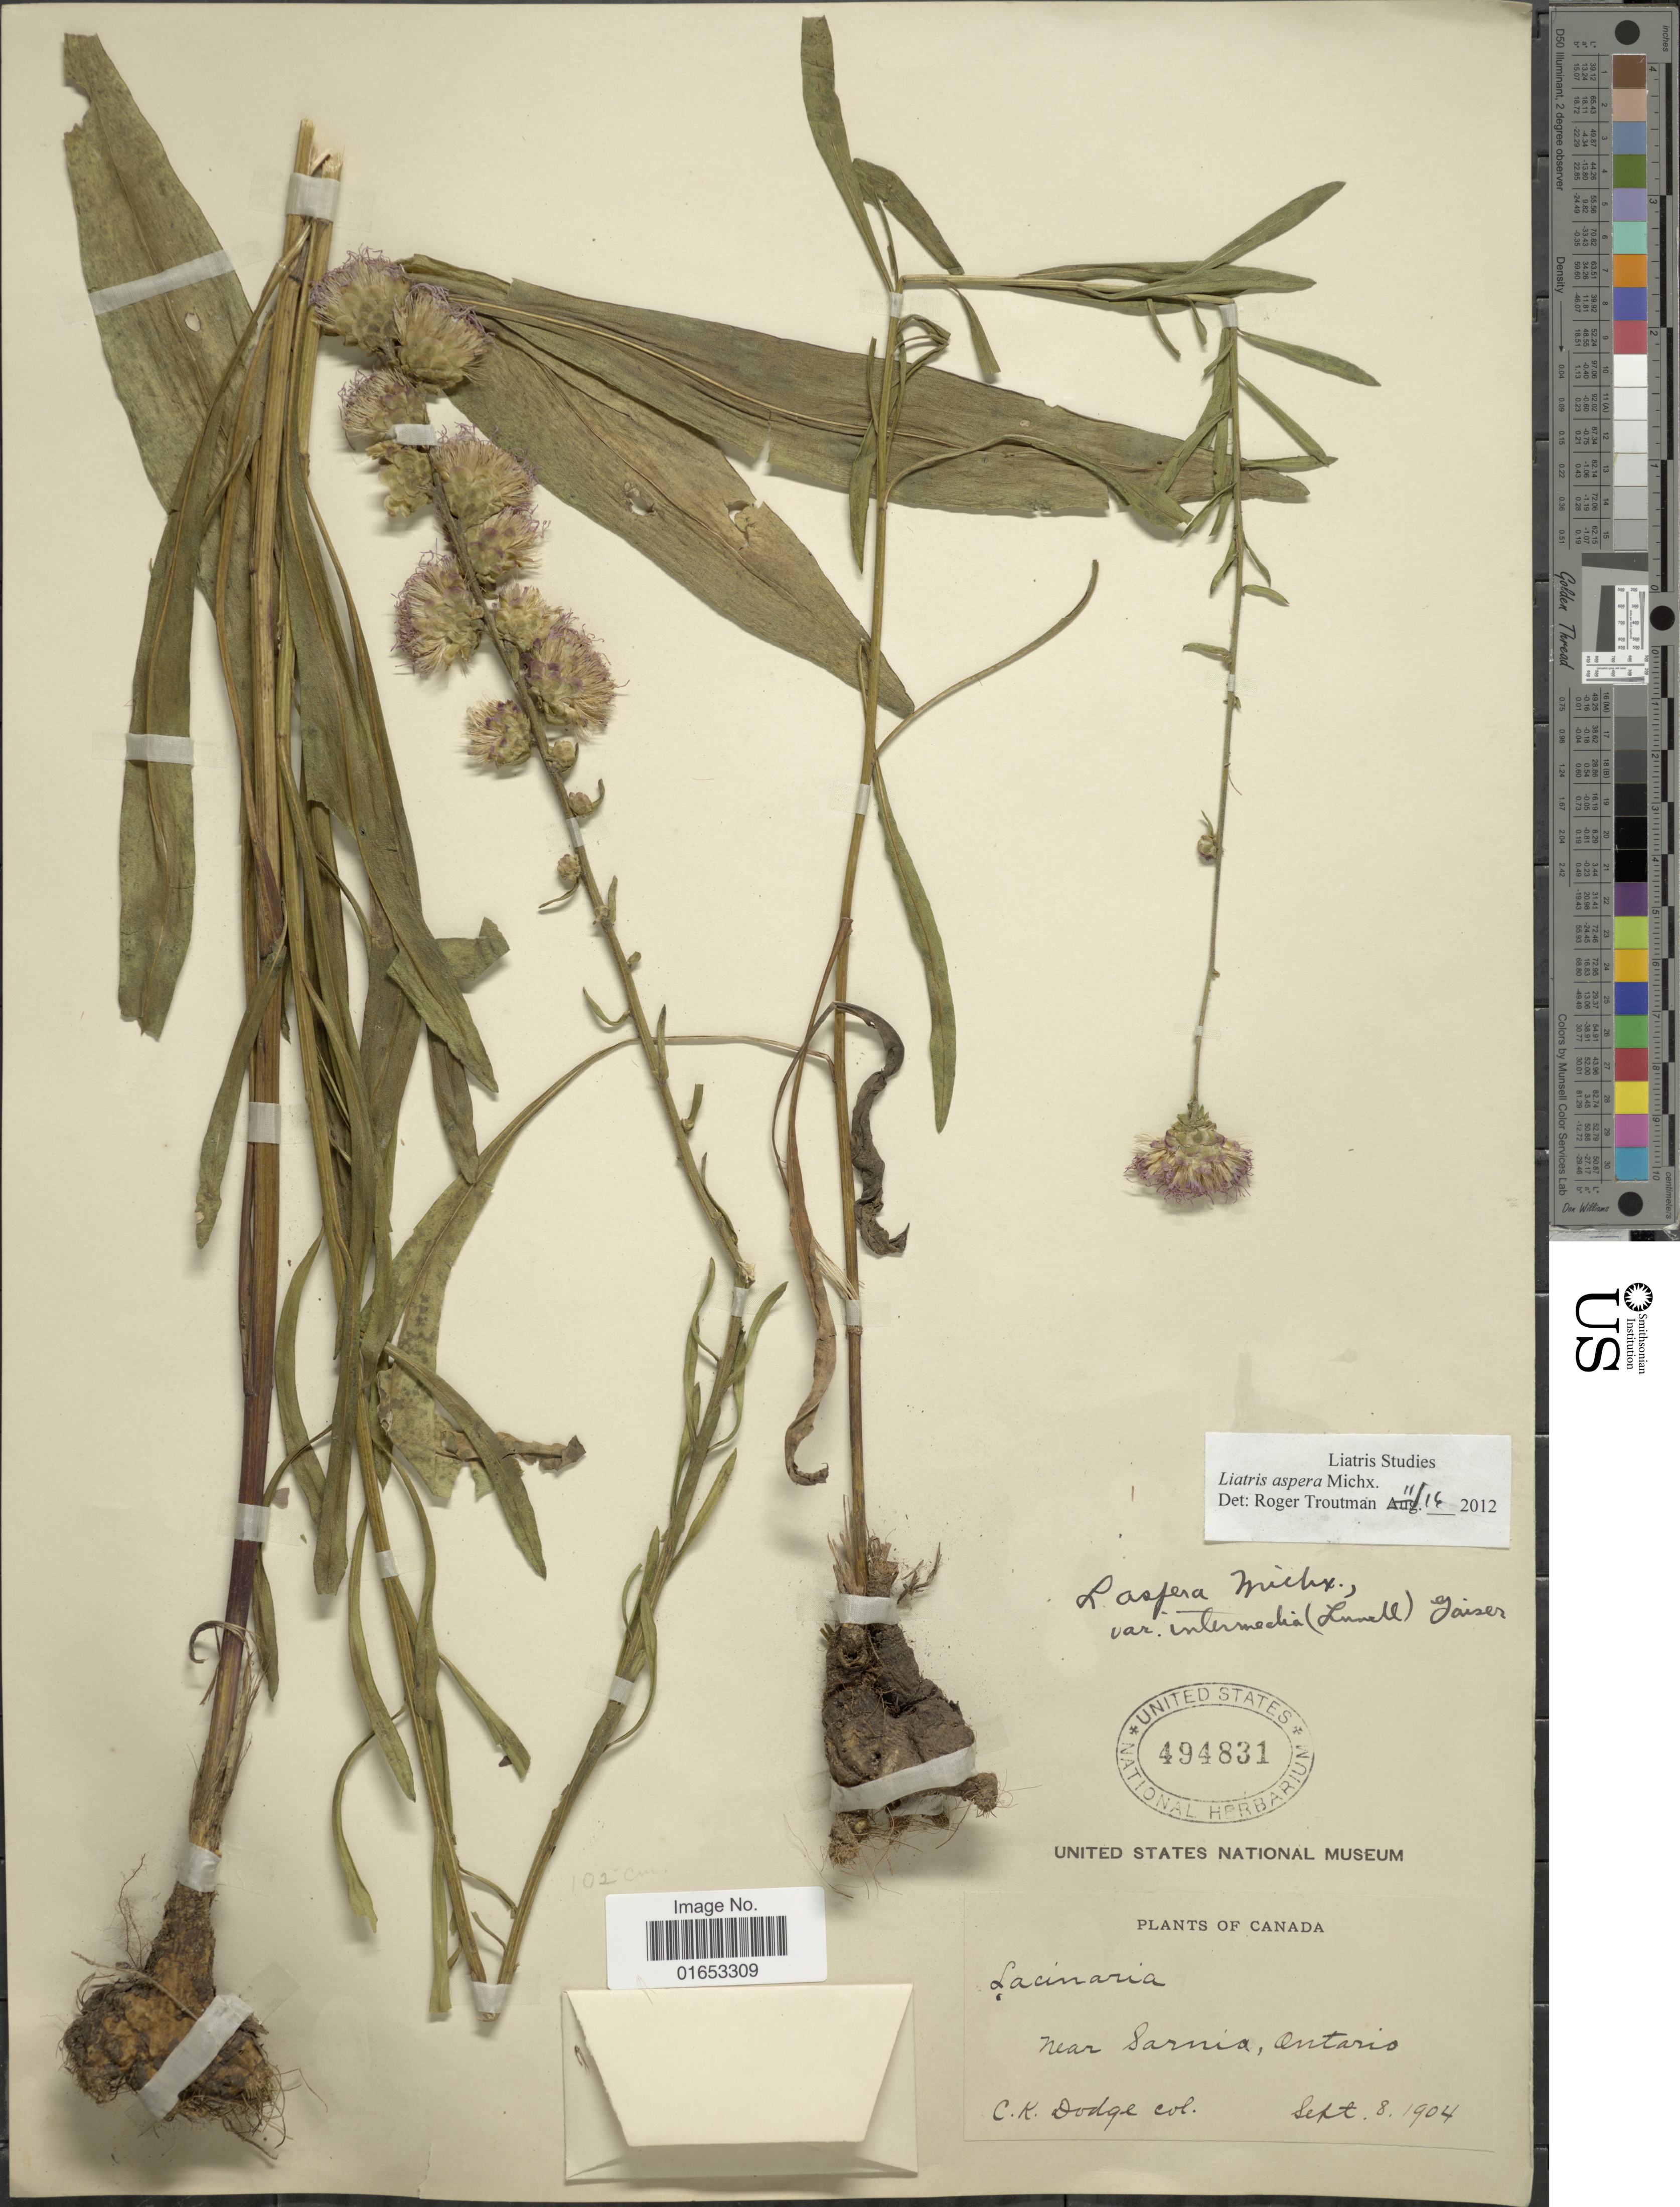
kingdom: Plantae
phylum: Tracheophyta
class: Magnoliopsida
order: Asterales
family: Asteraceae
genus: Liatris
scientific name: Liatris aspera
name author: Michx.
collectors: C. Dodge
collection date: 1904-09-08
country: Canada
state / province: Ontario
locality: Near Sarnia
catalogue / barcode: US 494831